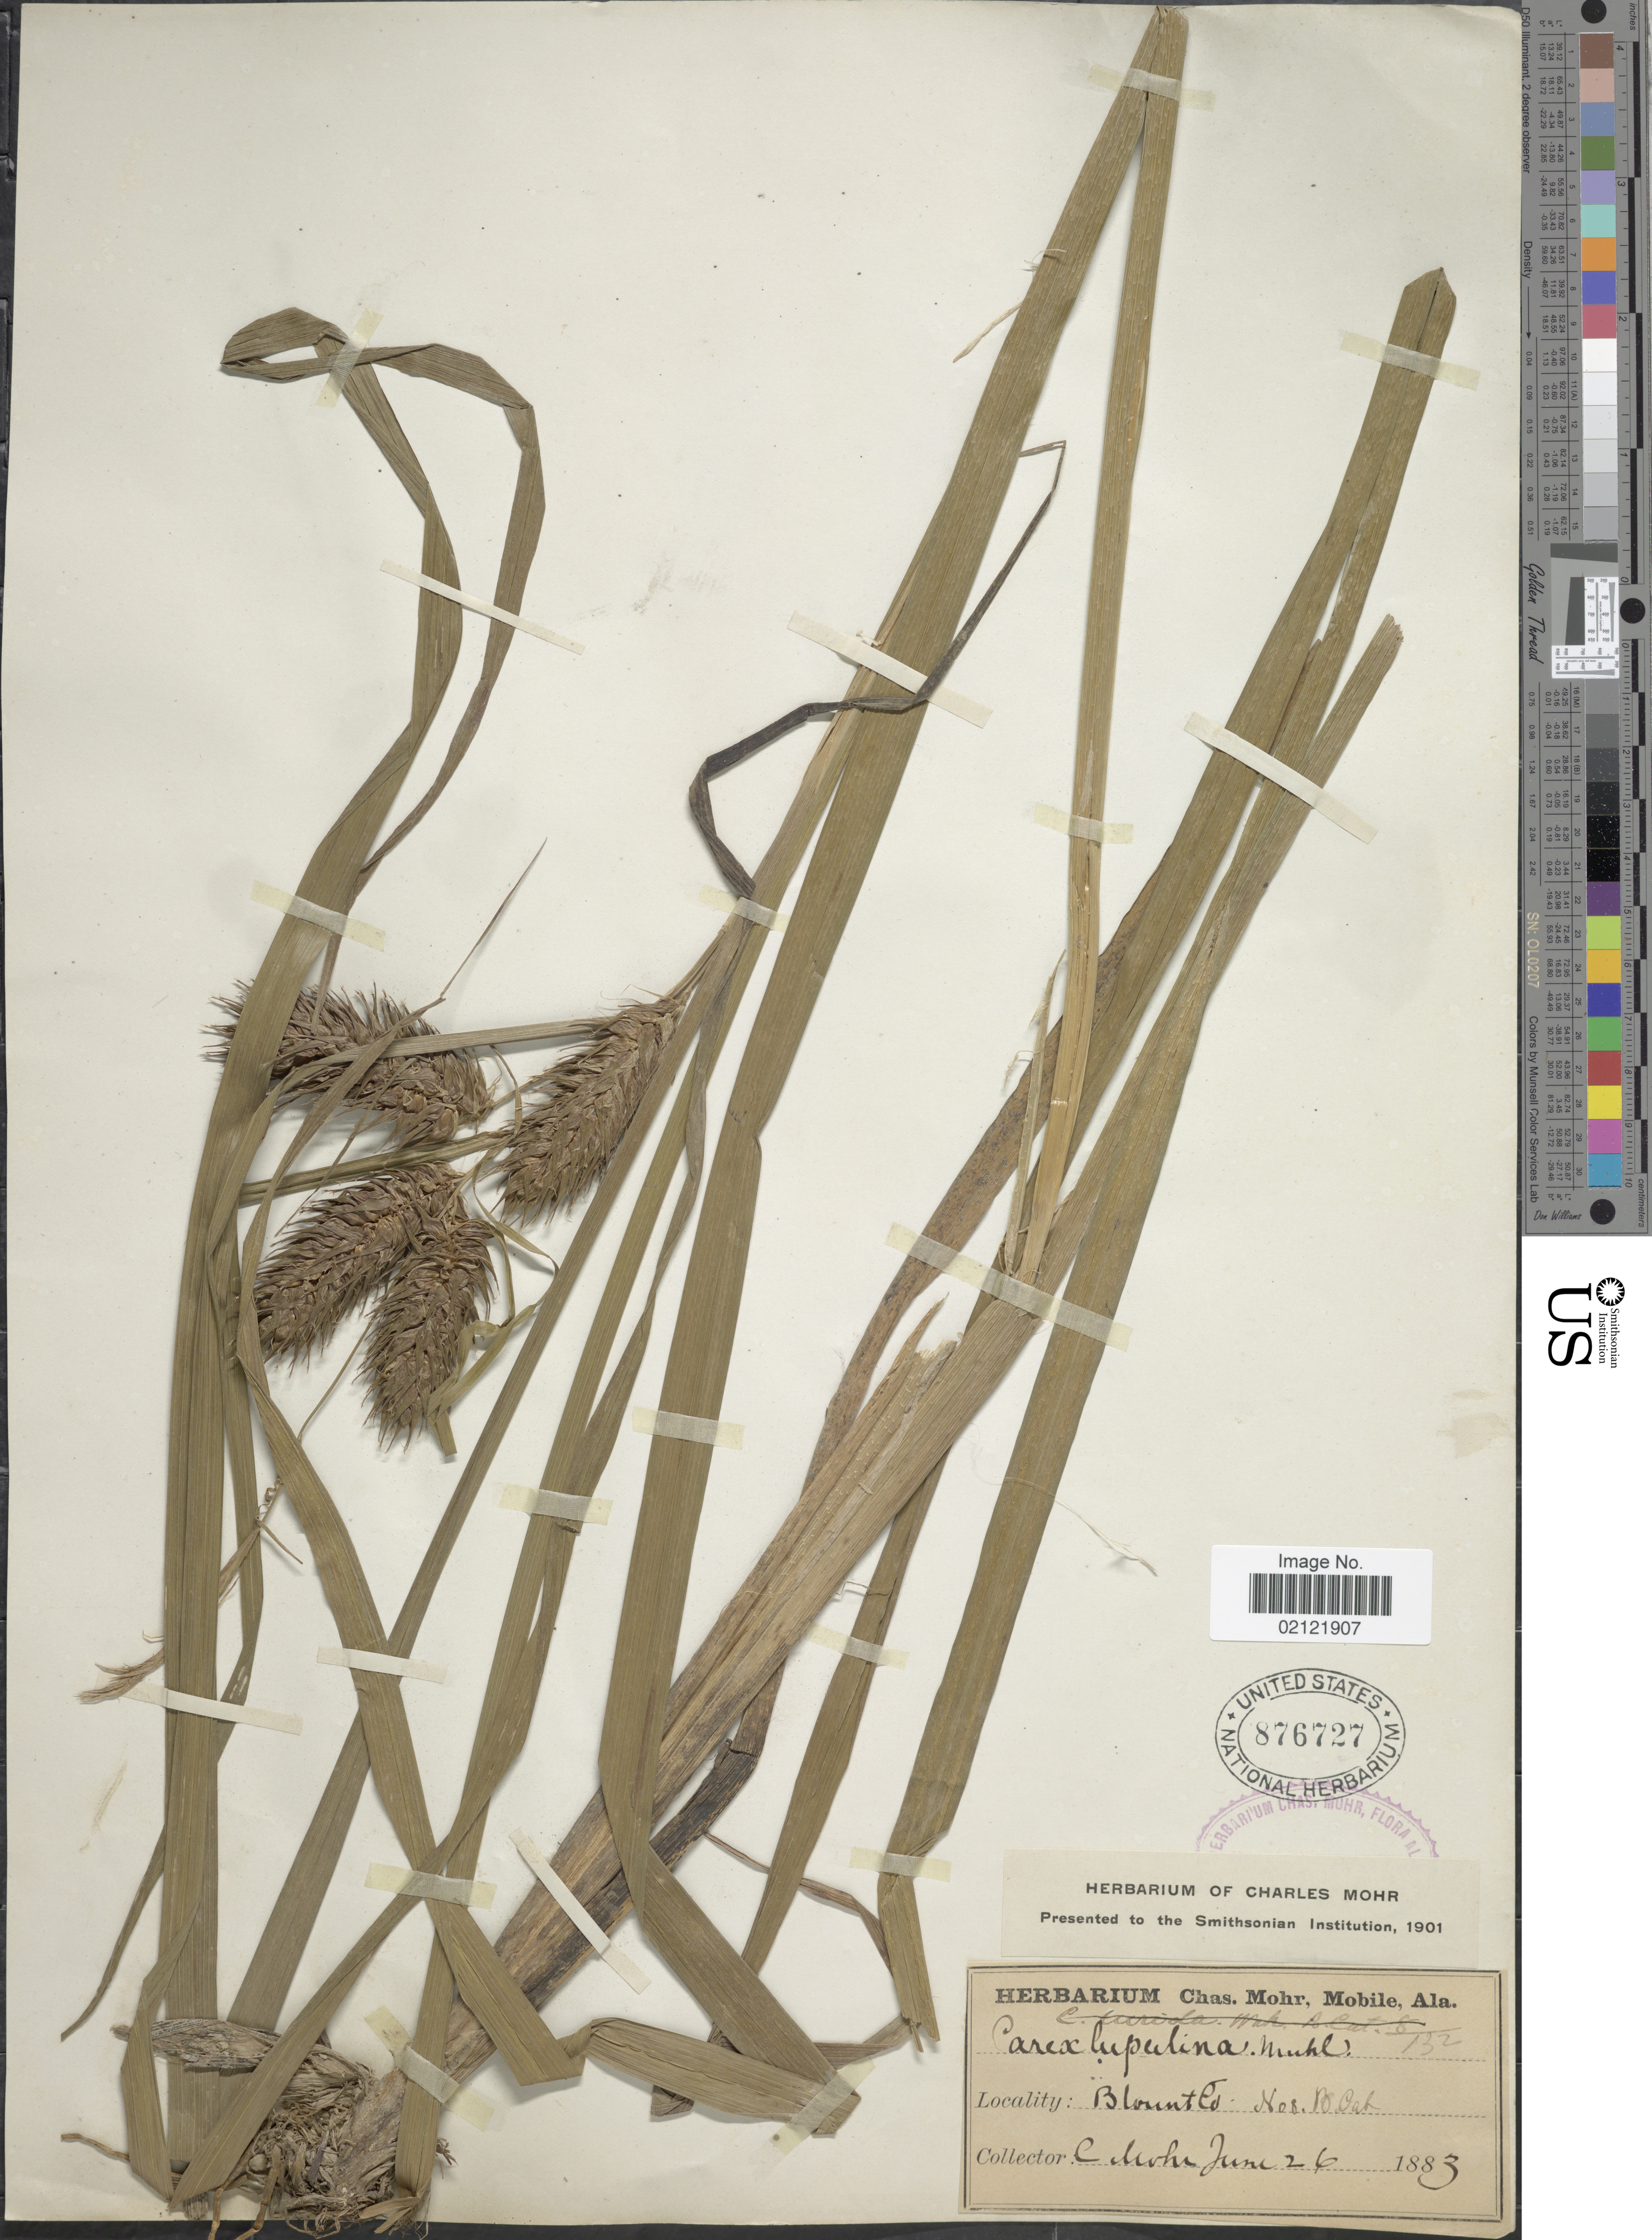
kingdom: Plantae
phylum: Tracheophyta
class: Liliopsida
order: Poales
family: Cyperaceae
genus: Carex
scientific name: Carex lupulina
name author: Muhl. ex Willd.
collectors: C. T. Mohr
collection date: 1883-06-26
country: United States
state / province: Alabama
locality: Blount Co. Nos. B. Oak.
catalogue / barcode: US 876727